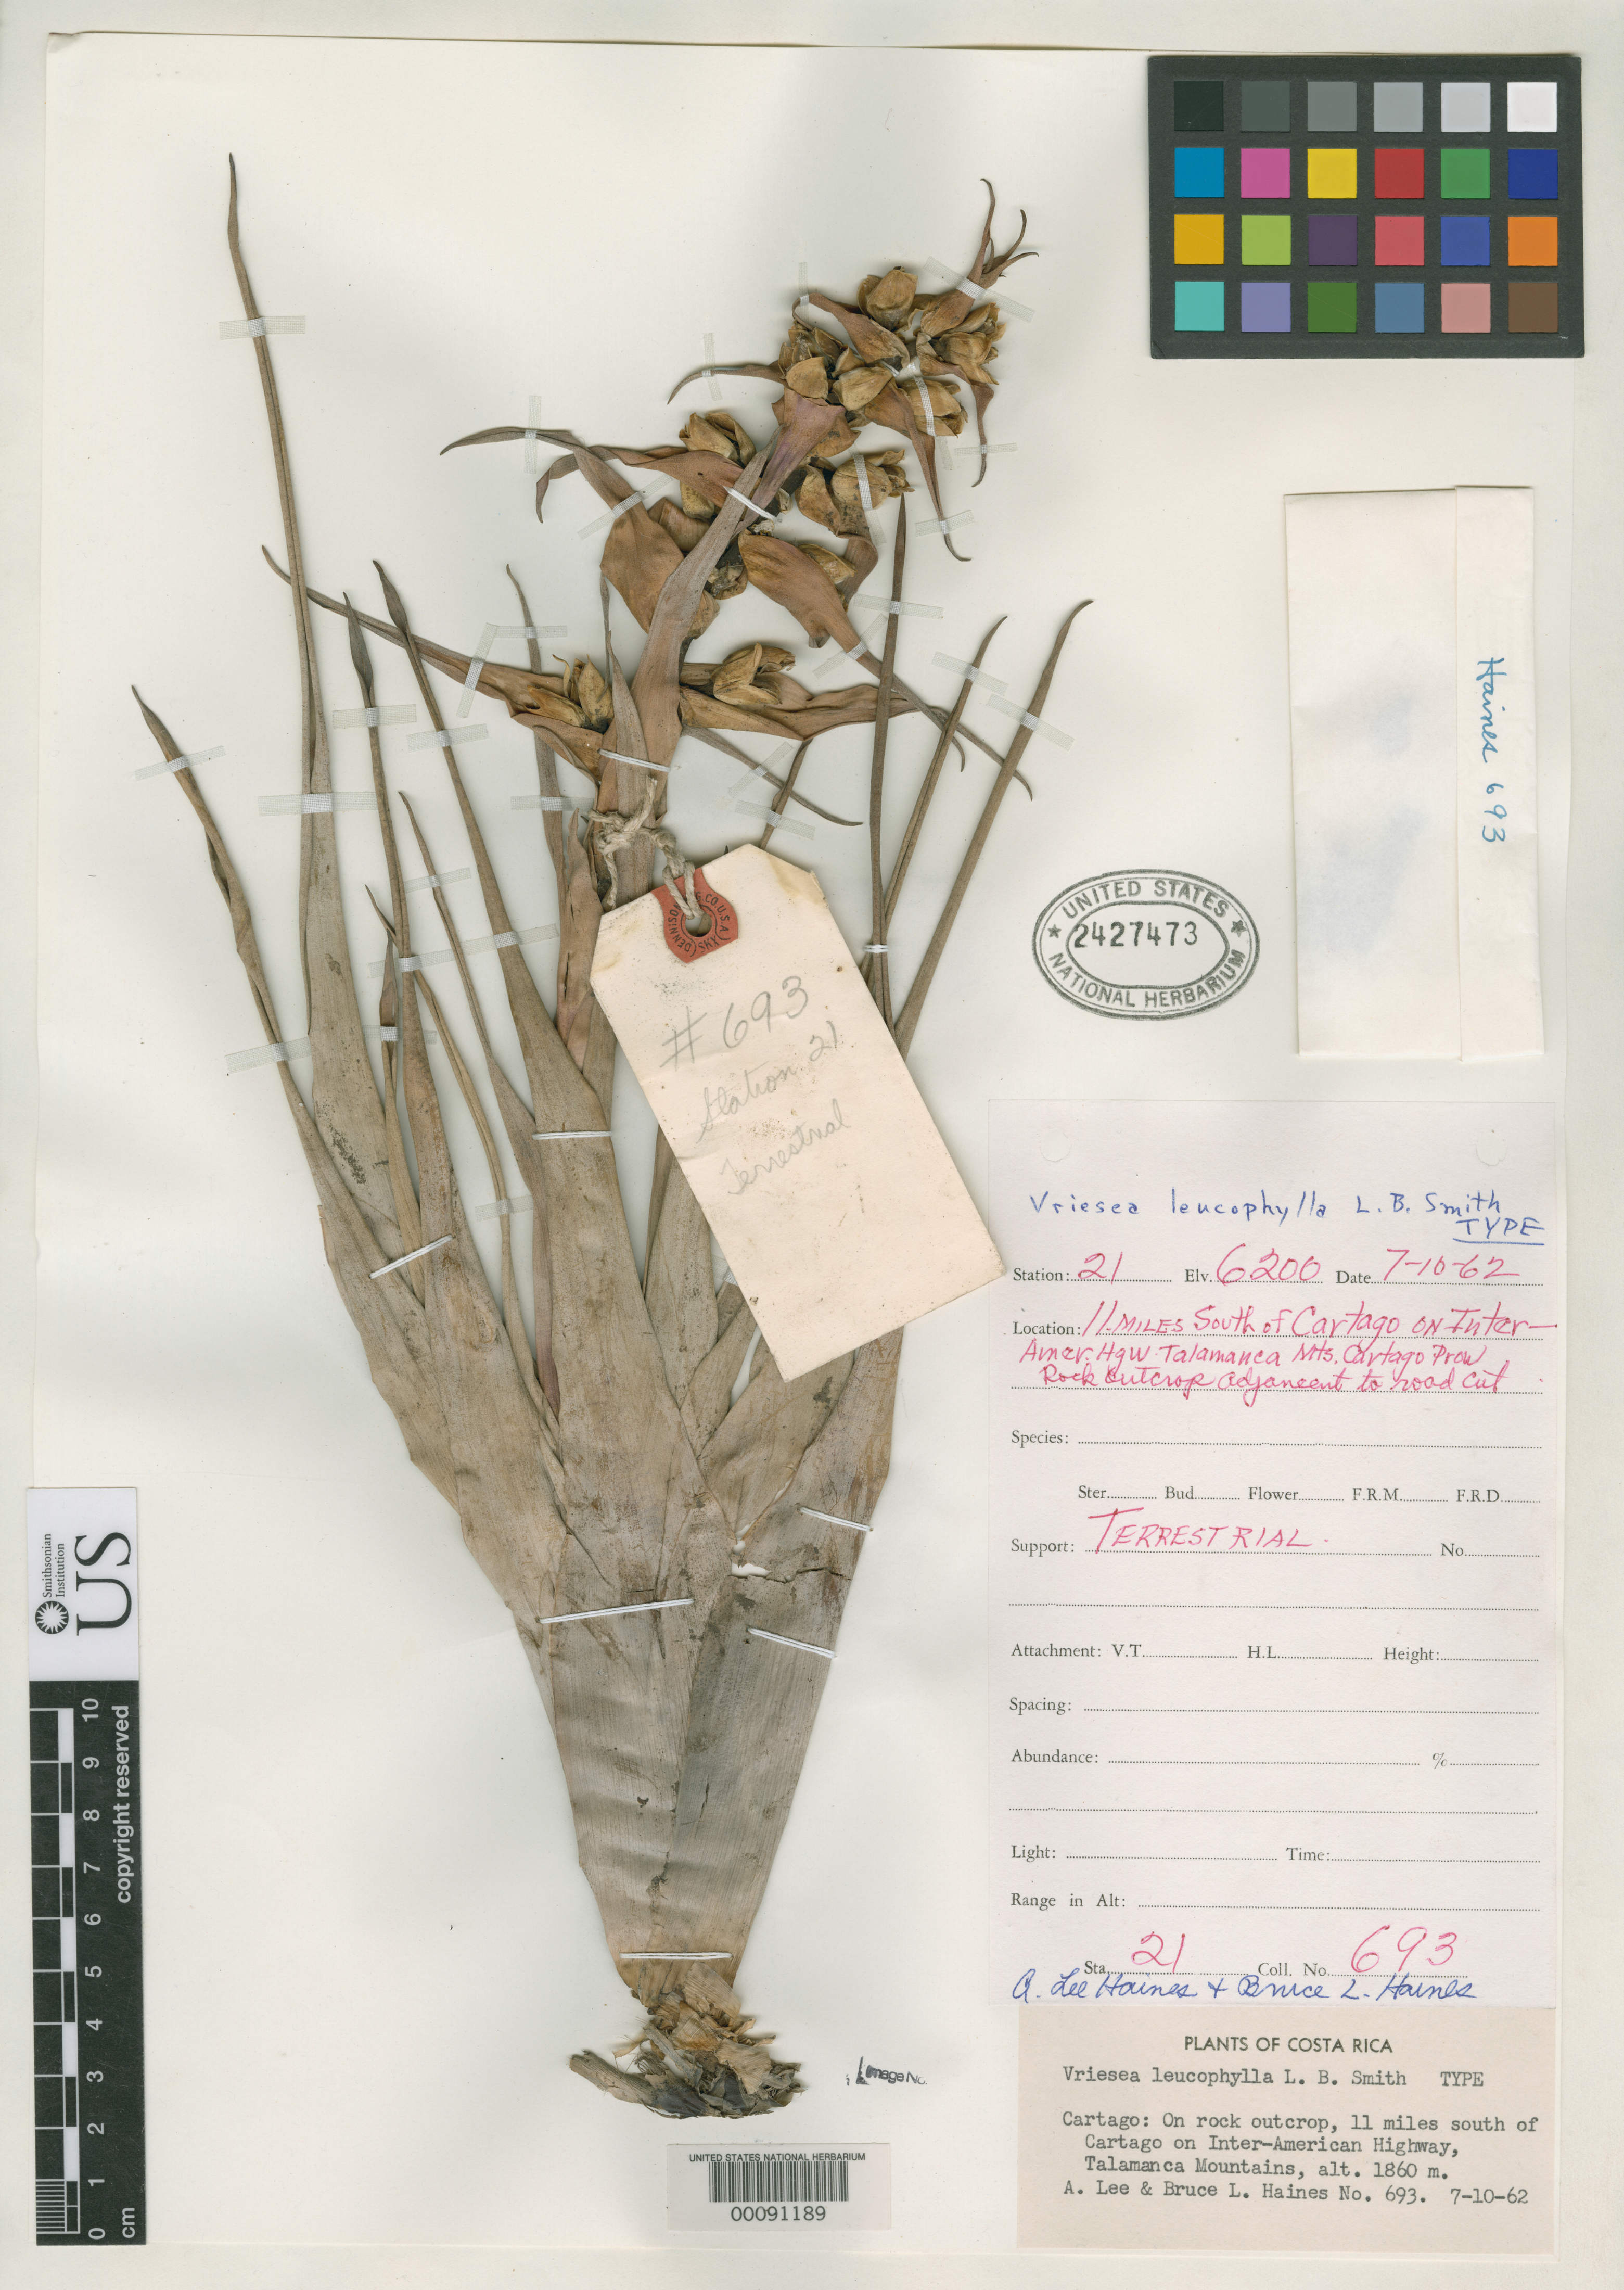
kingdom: Plantae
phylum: Tracheophyta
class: Liliopsida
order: Poales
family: Bromeliaceae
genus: Vriesea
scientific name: Vriesea leucophylla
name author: L.B. Sm.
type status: Holotype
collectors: A. L. Haines & B. L. Haines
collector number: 693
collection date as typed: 10 Jul 1962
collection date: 1962-07-10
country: Costa Rica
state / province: Cartago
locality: Talamanca Mountains, S of Cartago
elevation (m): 1860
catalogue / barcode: US 2427473